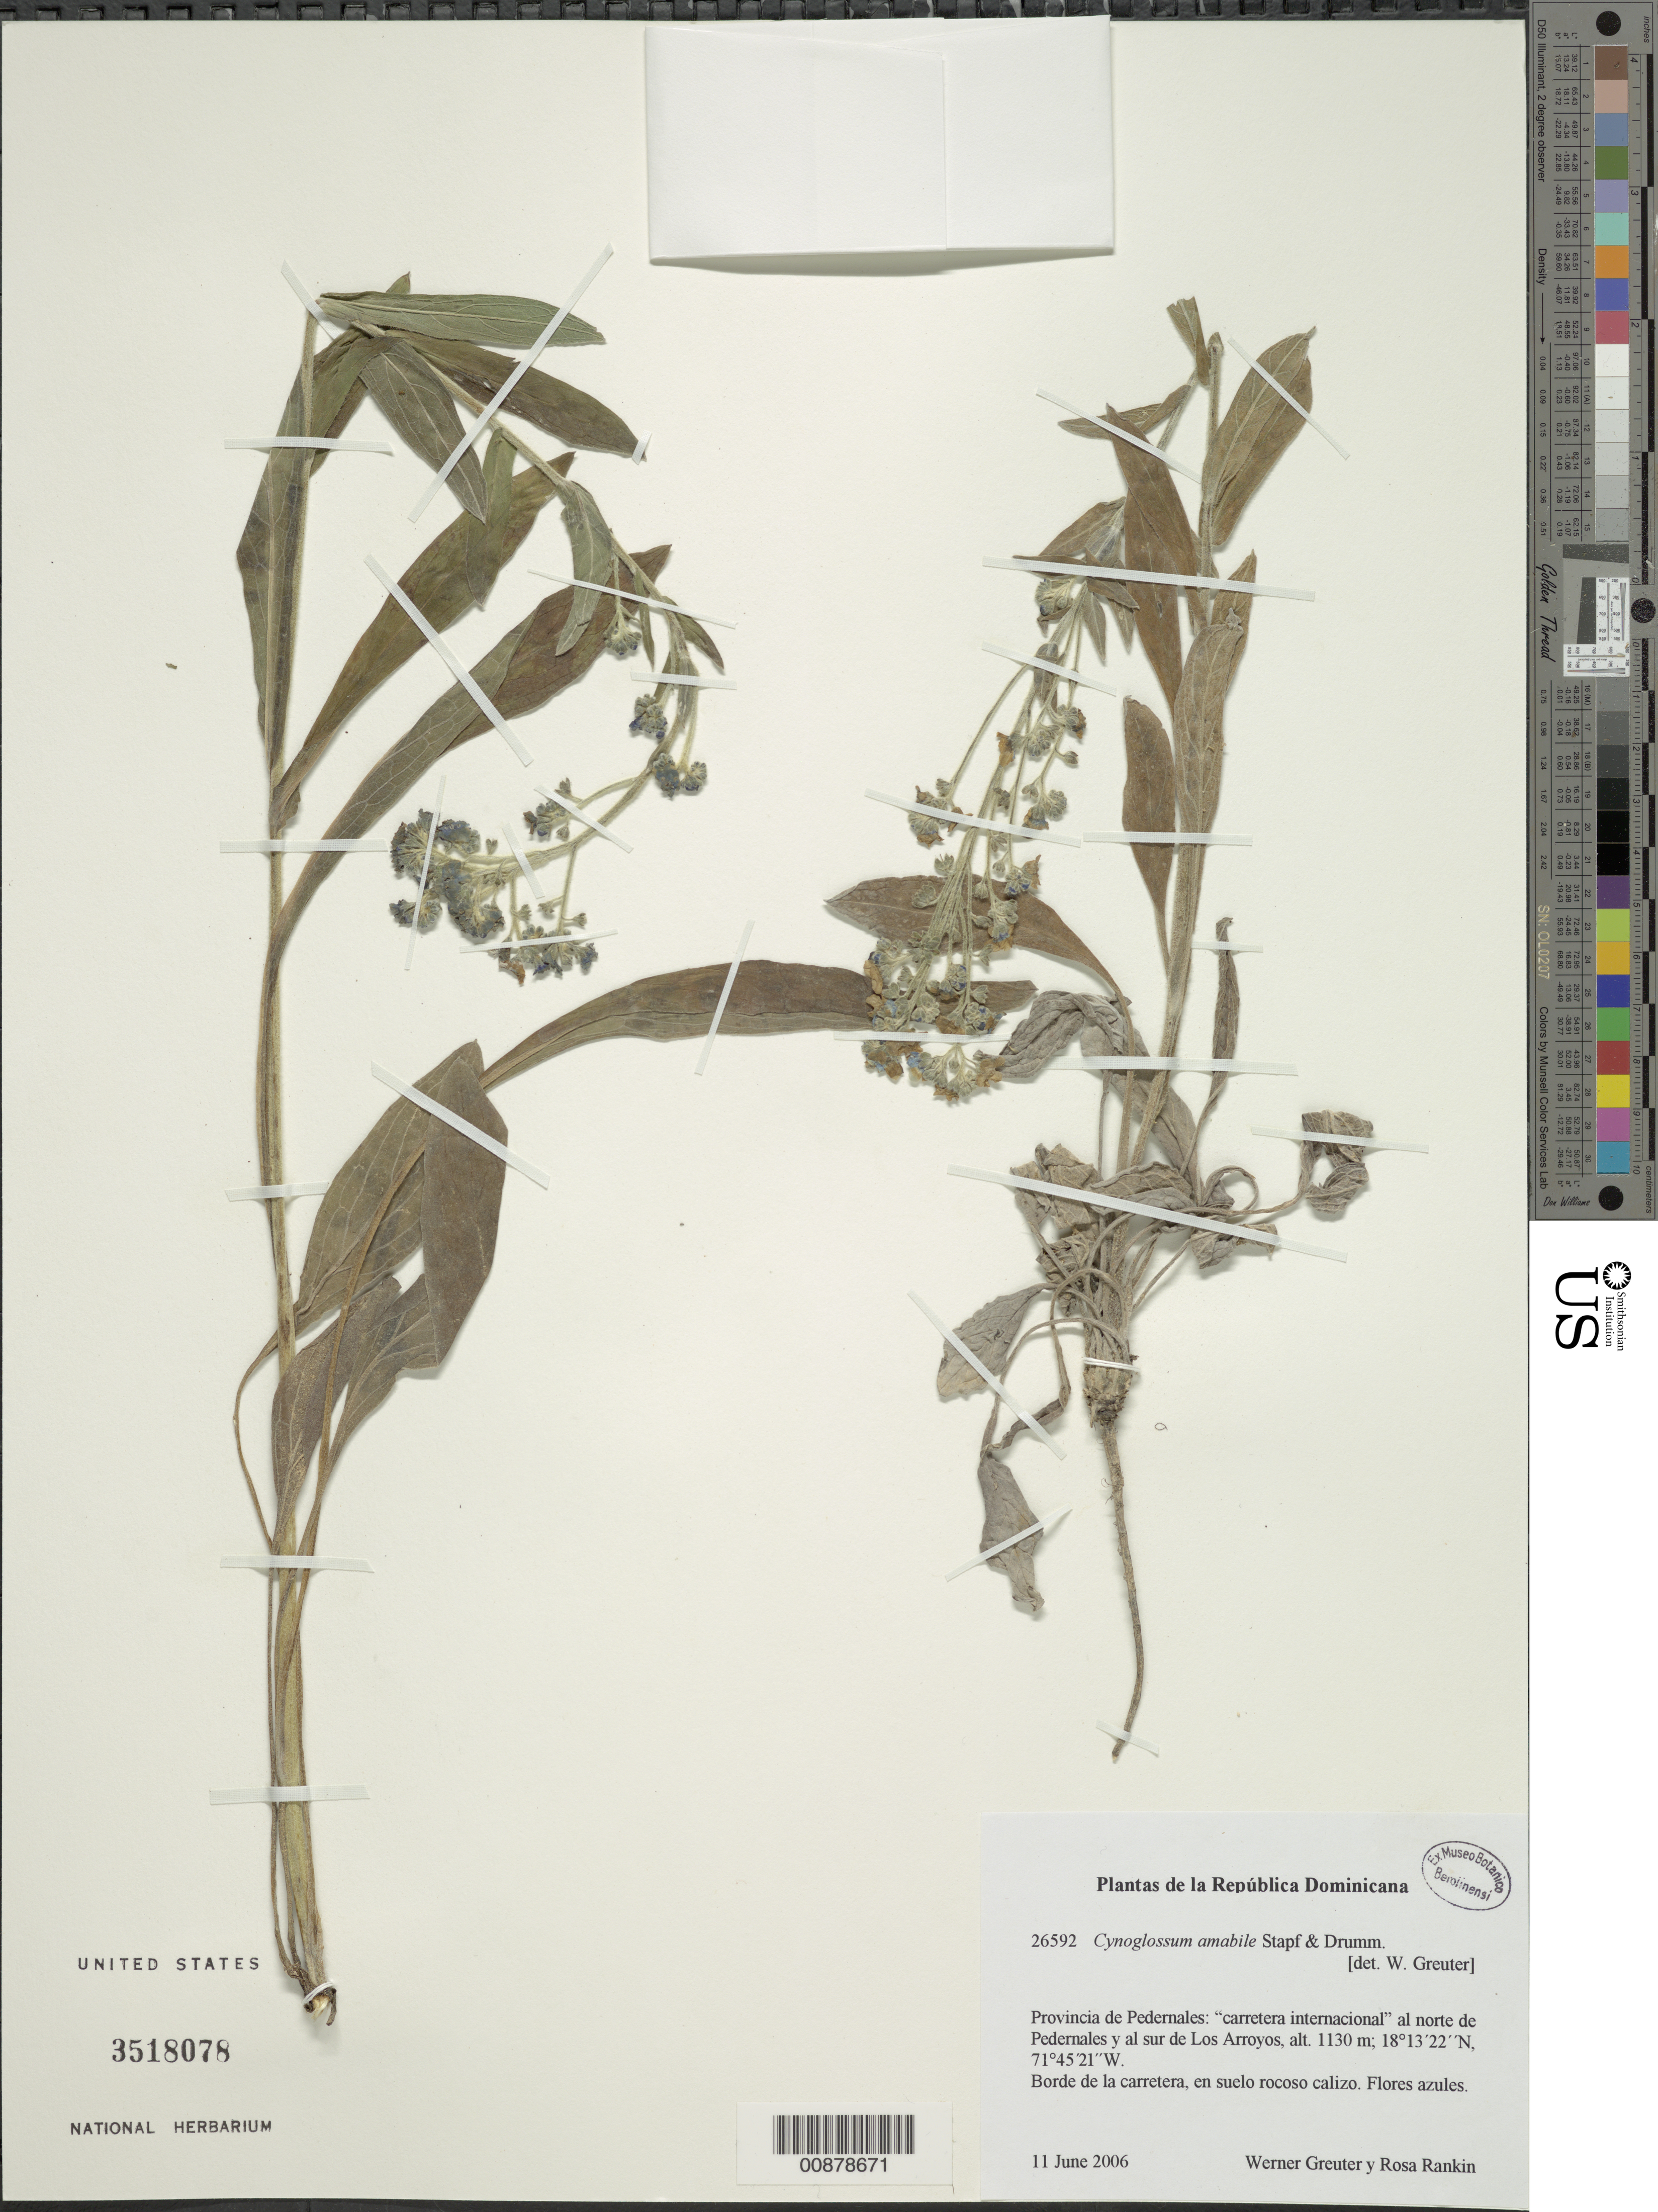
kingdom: Plantae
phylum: Tracheophyta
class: Magnoliopsida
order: Boraginales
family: Boraginaceae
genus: Cynoglossum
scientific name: Cynoglossum amabile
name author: Stapf & J.R. Drumm.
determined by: Greuter, W.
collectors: W. Greuter & R. Rankin Rodriguez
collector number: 26592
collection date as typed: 11 Jun 2006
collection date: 2006-06-11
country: Dominican Republic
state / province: Pedernales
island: Hispaniola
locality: "Carretera internacional" al norte de Pedernales y al sur de Los Arroyos..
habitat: Borde de la carretera, en suelo rocoso calizo.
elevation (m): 1130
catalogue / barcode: US 3518078